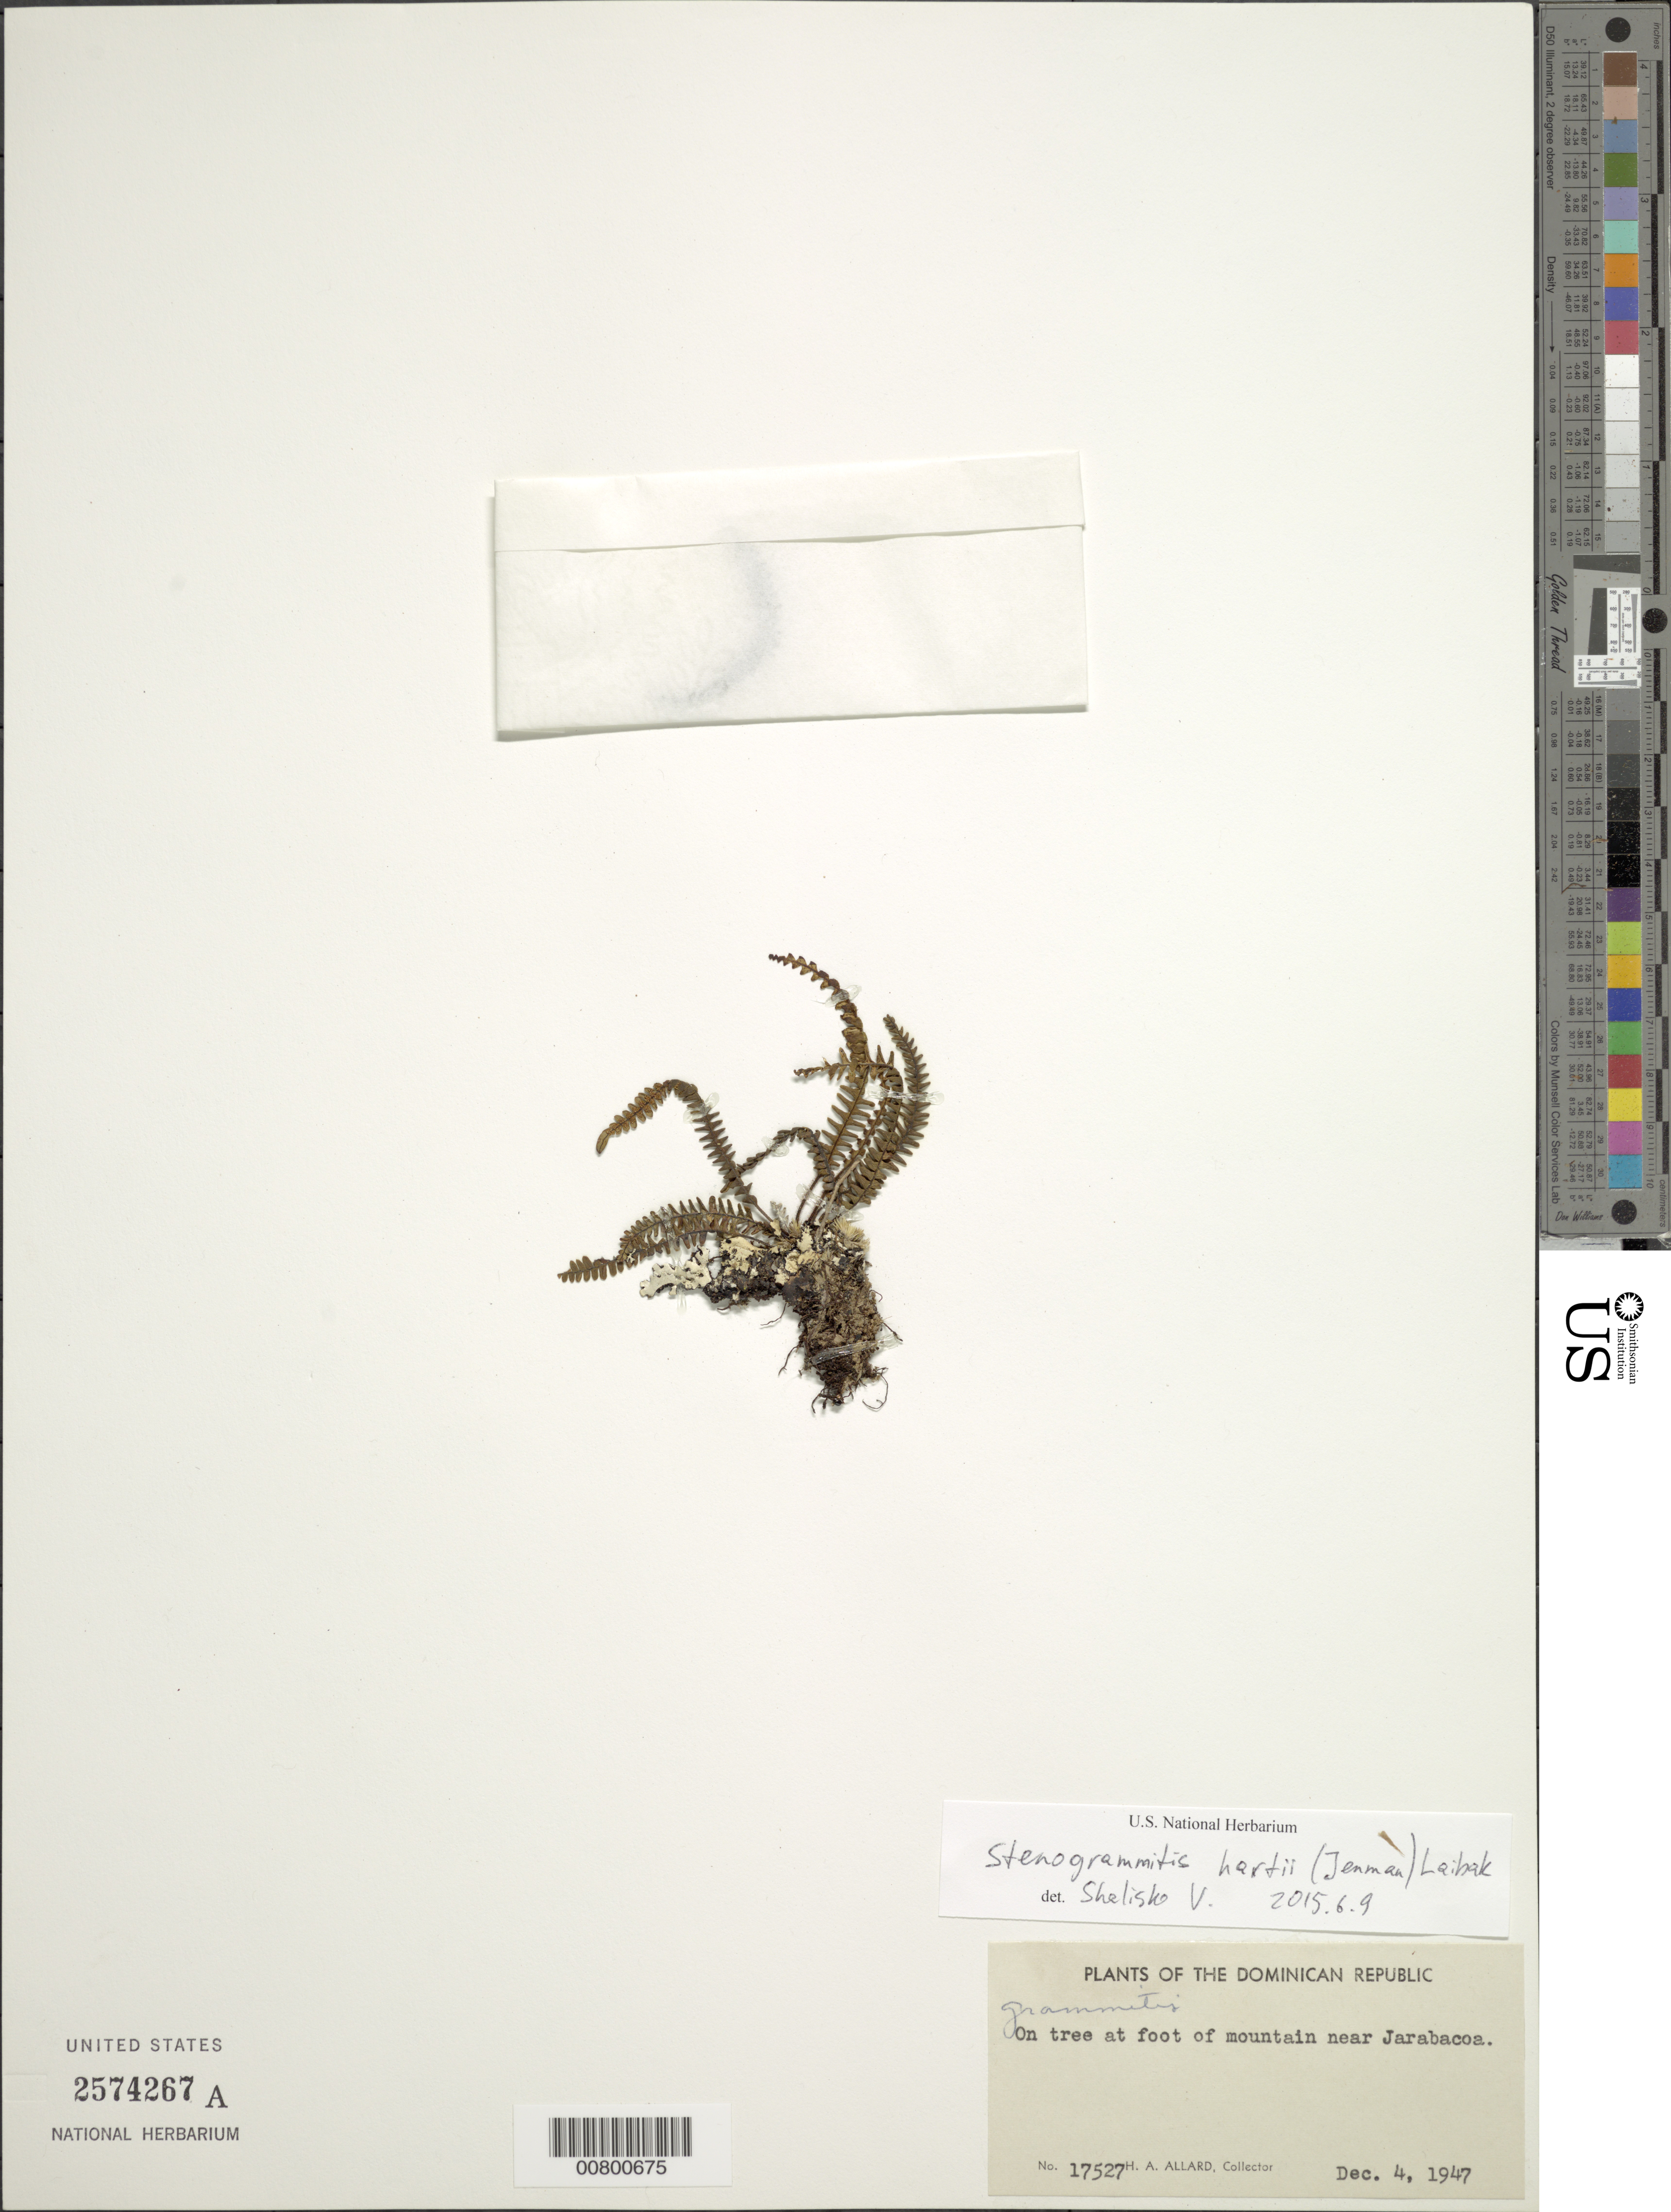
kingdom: Plantae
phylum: Tracheophyta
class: Polypodiopsida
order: Polypodiales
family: Polypodiaceae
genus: Stenogrammitis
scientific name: Stenogrammitis hartii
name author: (Jenman) Labiak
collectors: H. A. Allard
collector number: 17527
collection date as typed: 04 Dec 1947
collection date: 1947-12-04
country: Dominican Republic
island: Hispaniola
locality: Jarabacoa, near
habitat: On tree at foot of mountain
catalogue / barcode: US 2574267A